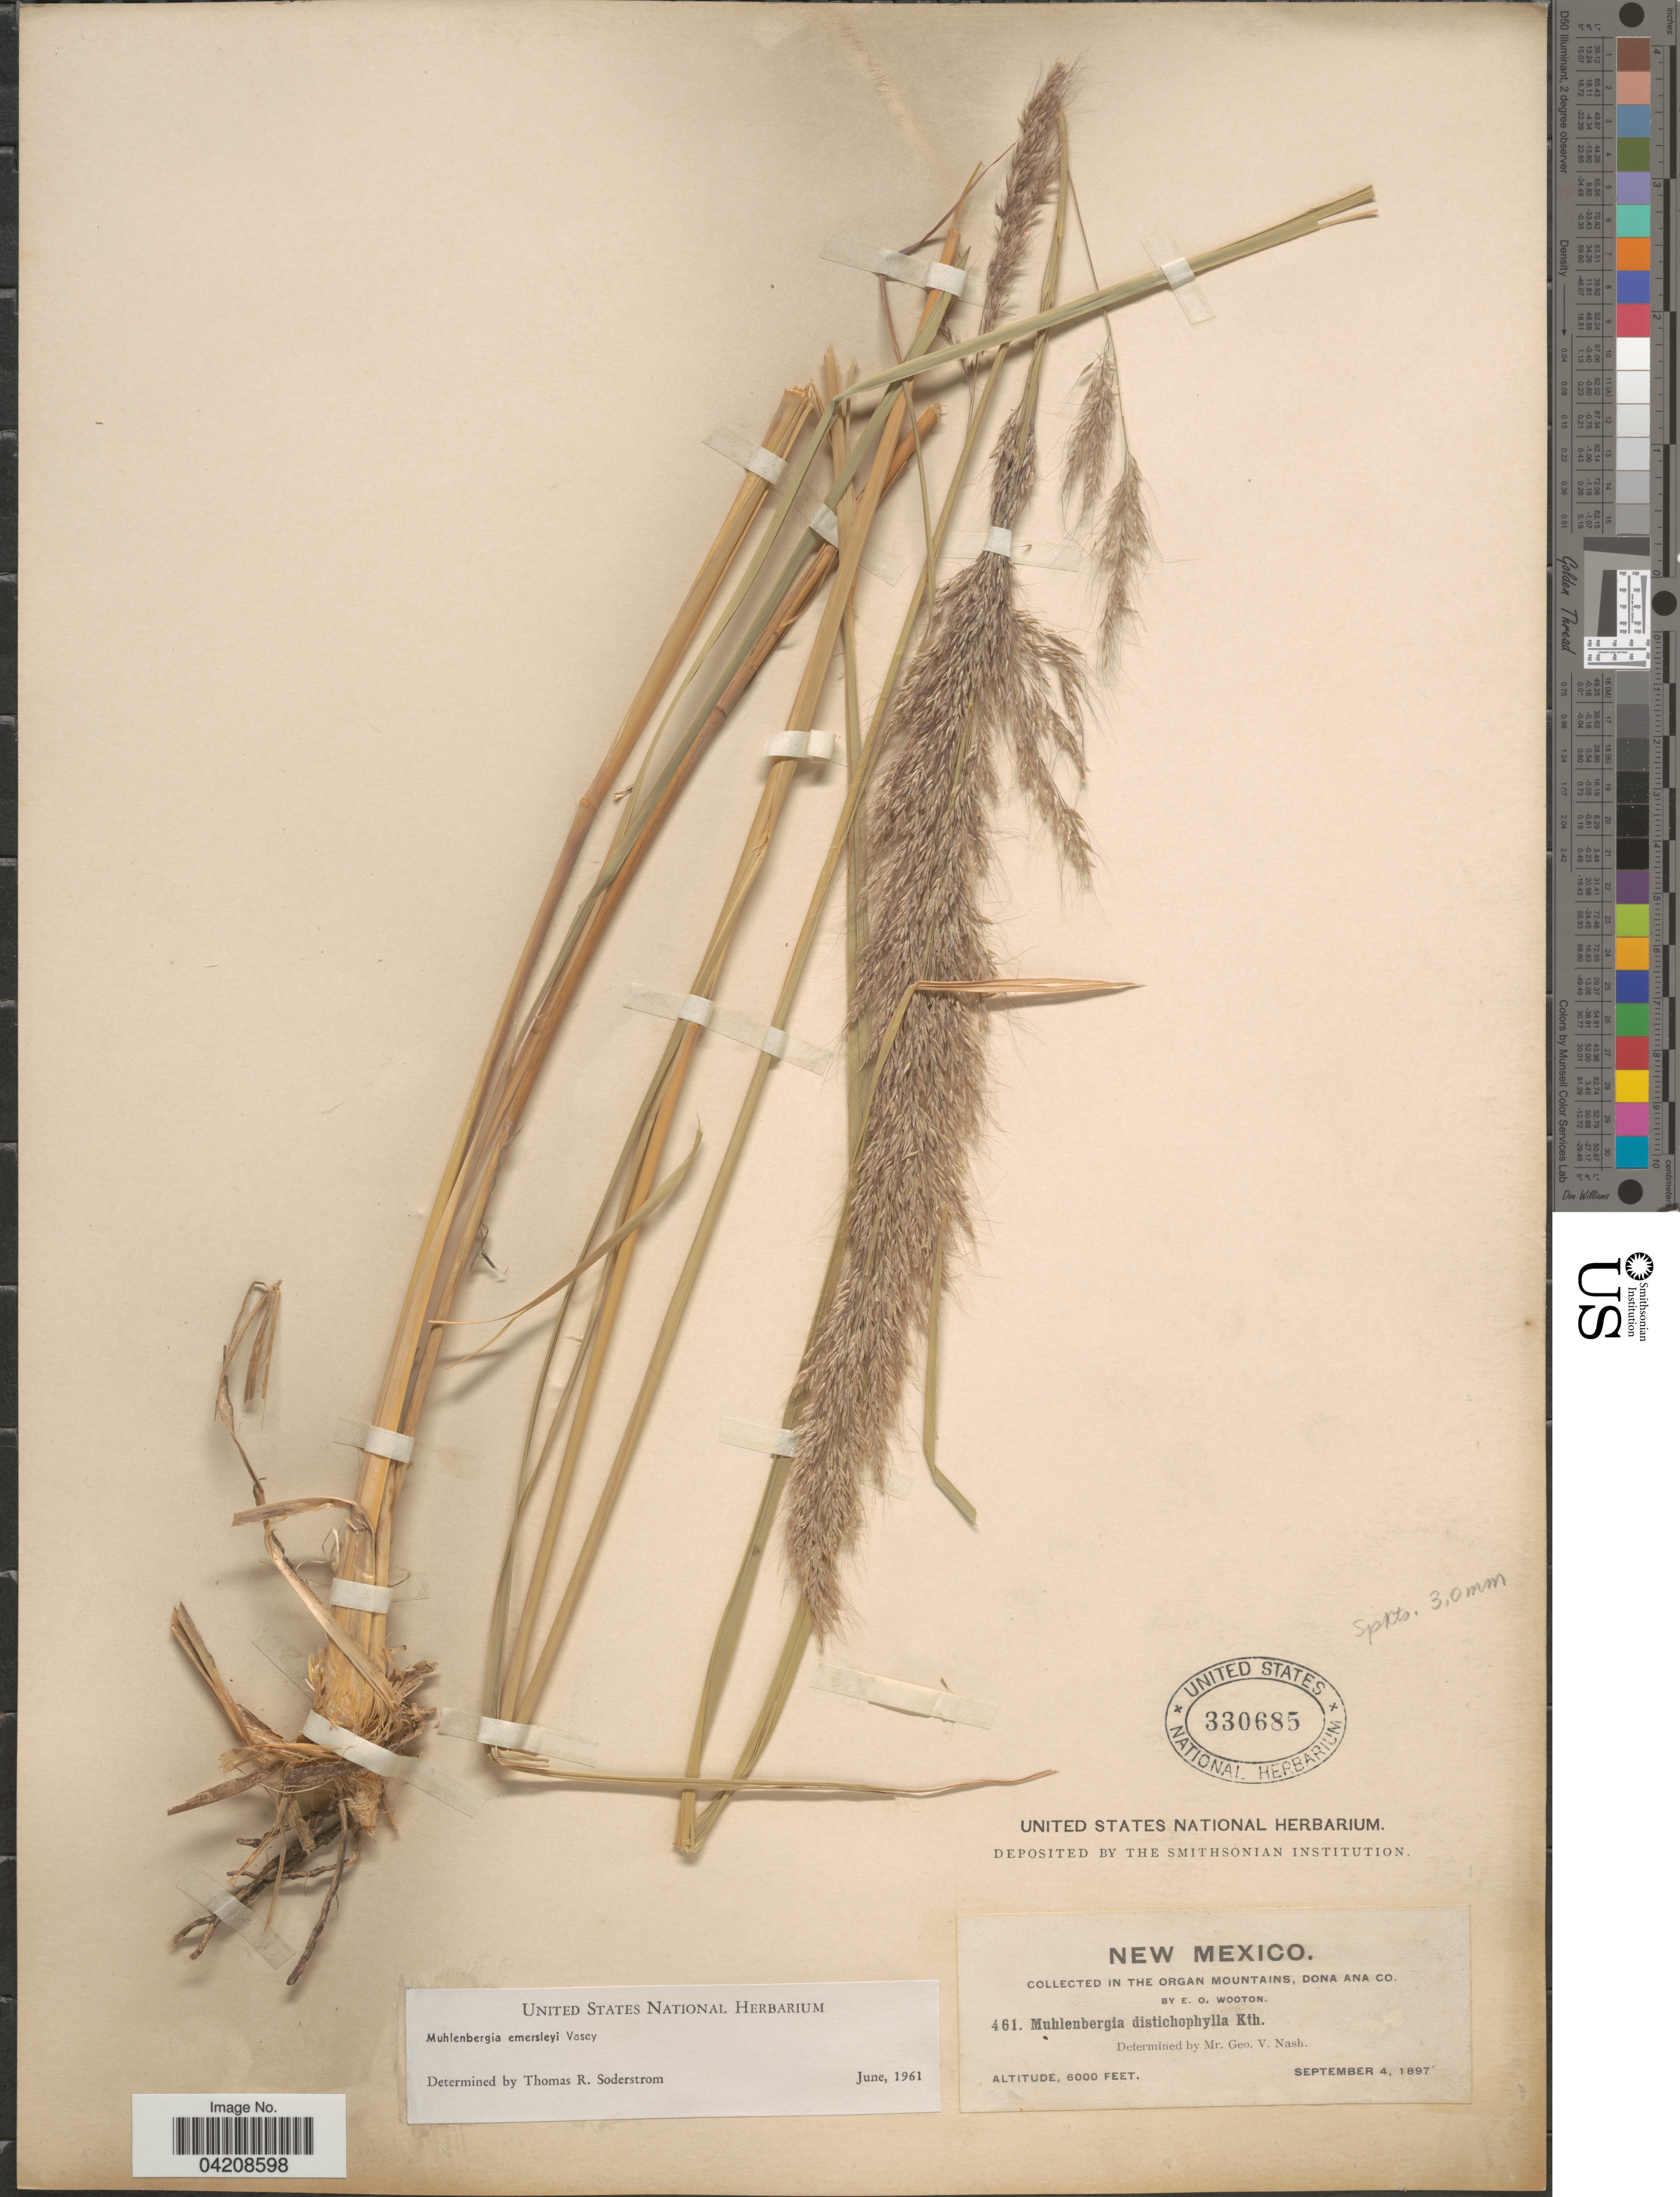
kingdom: Plantae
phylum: Tracheophyta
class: Liliopsida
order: Poales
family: Poaceae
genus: Muhlenbergia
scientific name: Muhlenbergia emersleyi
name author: Vasey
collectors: E. O. Wooton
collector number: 461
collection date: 1897-09-04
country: United States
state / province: New Mexico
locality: In the Organ Mountains, Dona Ana Co.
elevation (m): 1829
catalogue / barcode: US 330685